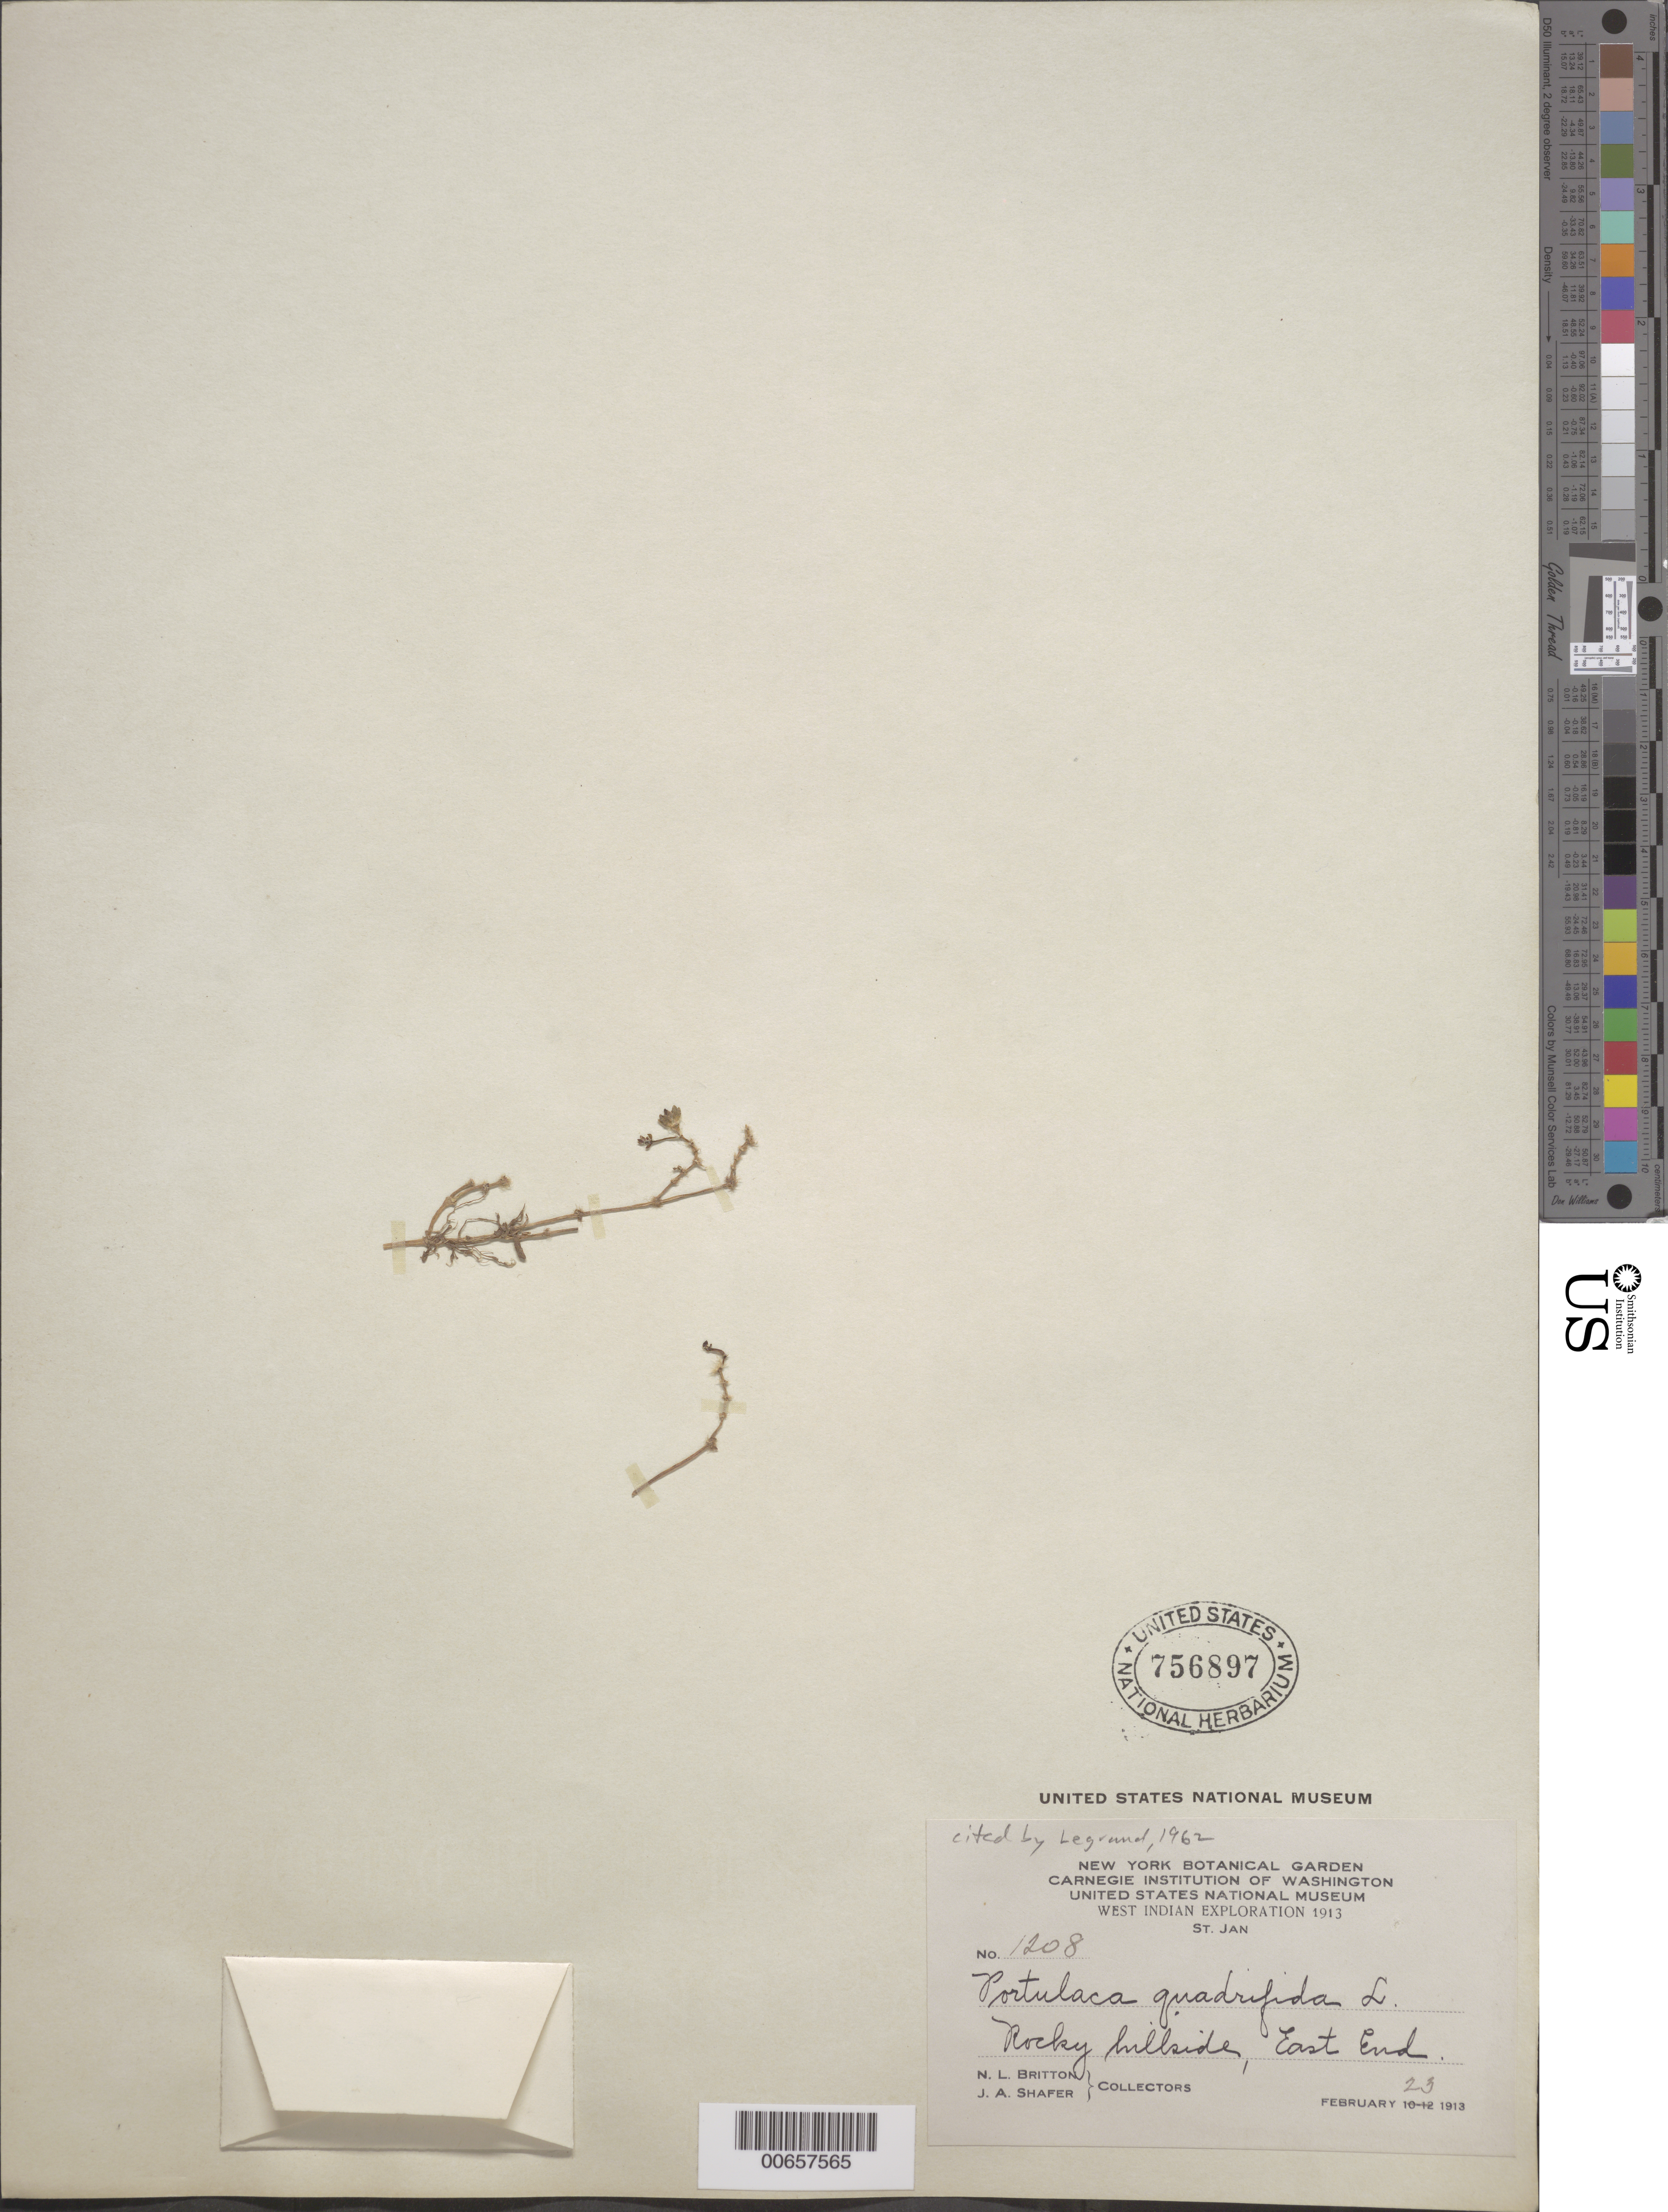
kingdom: Plantae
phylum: Tracheophyta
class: Magnoliopsida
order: Caryophyllales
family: Portulacaceae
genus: Portulaca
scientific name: Portulaca quadrifida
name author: L.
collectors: N. Britton & J. A. Shafer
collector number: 1208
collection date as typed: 23 Feb 1913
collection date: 1913-02-23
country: U.S. Virgin Islands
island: St. John Island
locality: East End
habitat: Rocky hillside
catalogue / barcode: US 756897